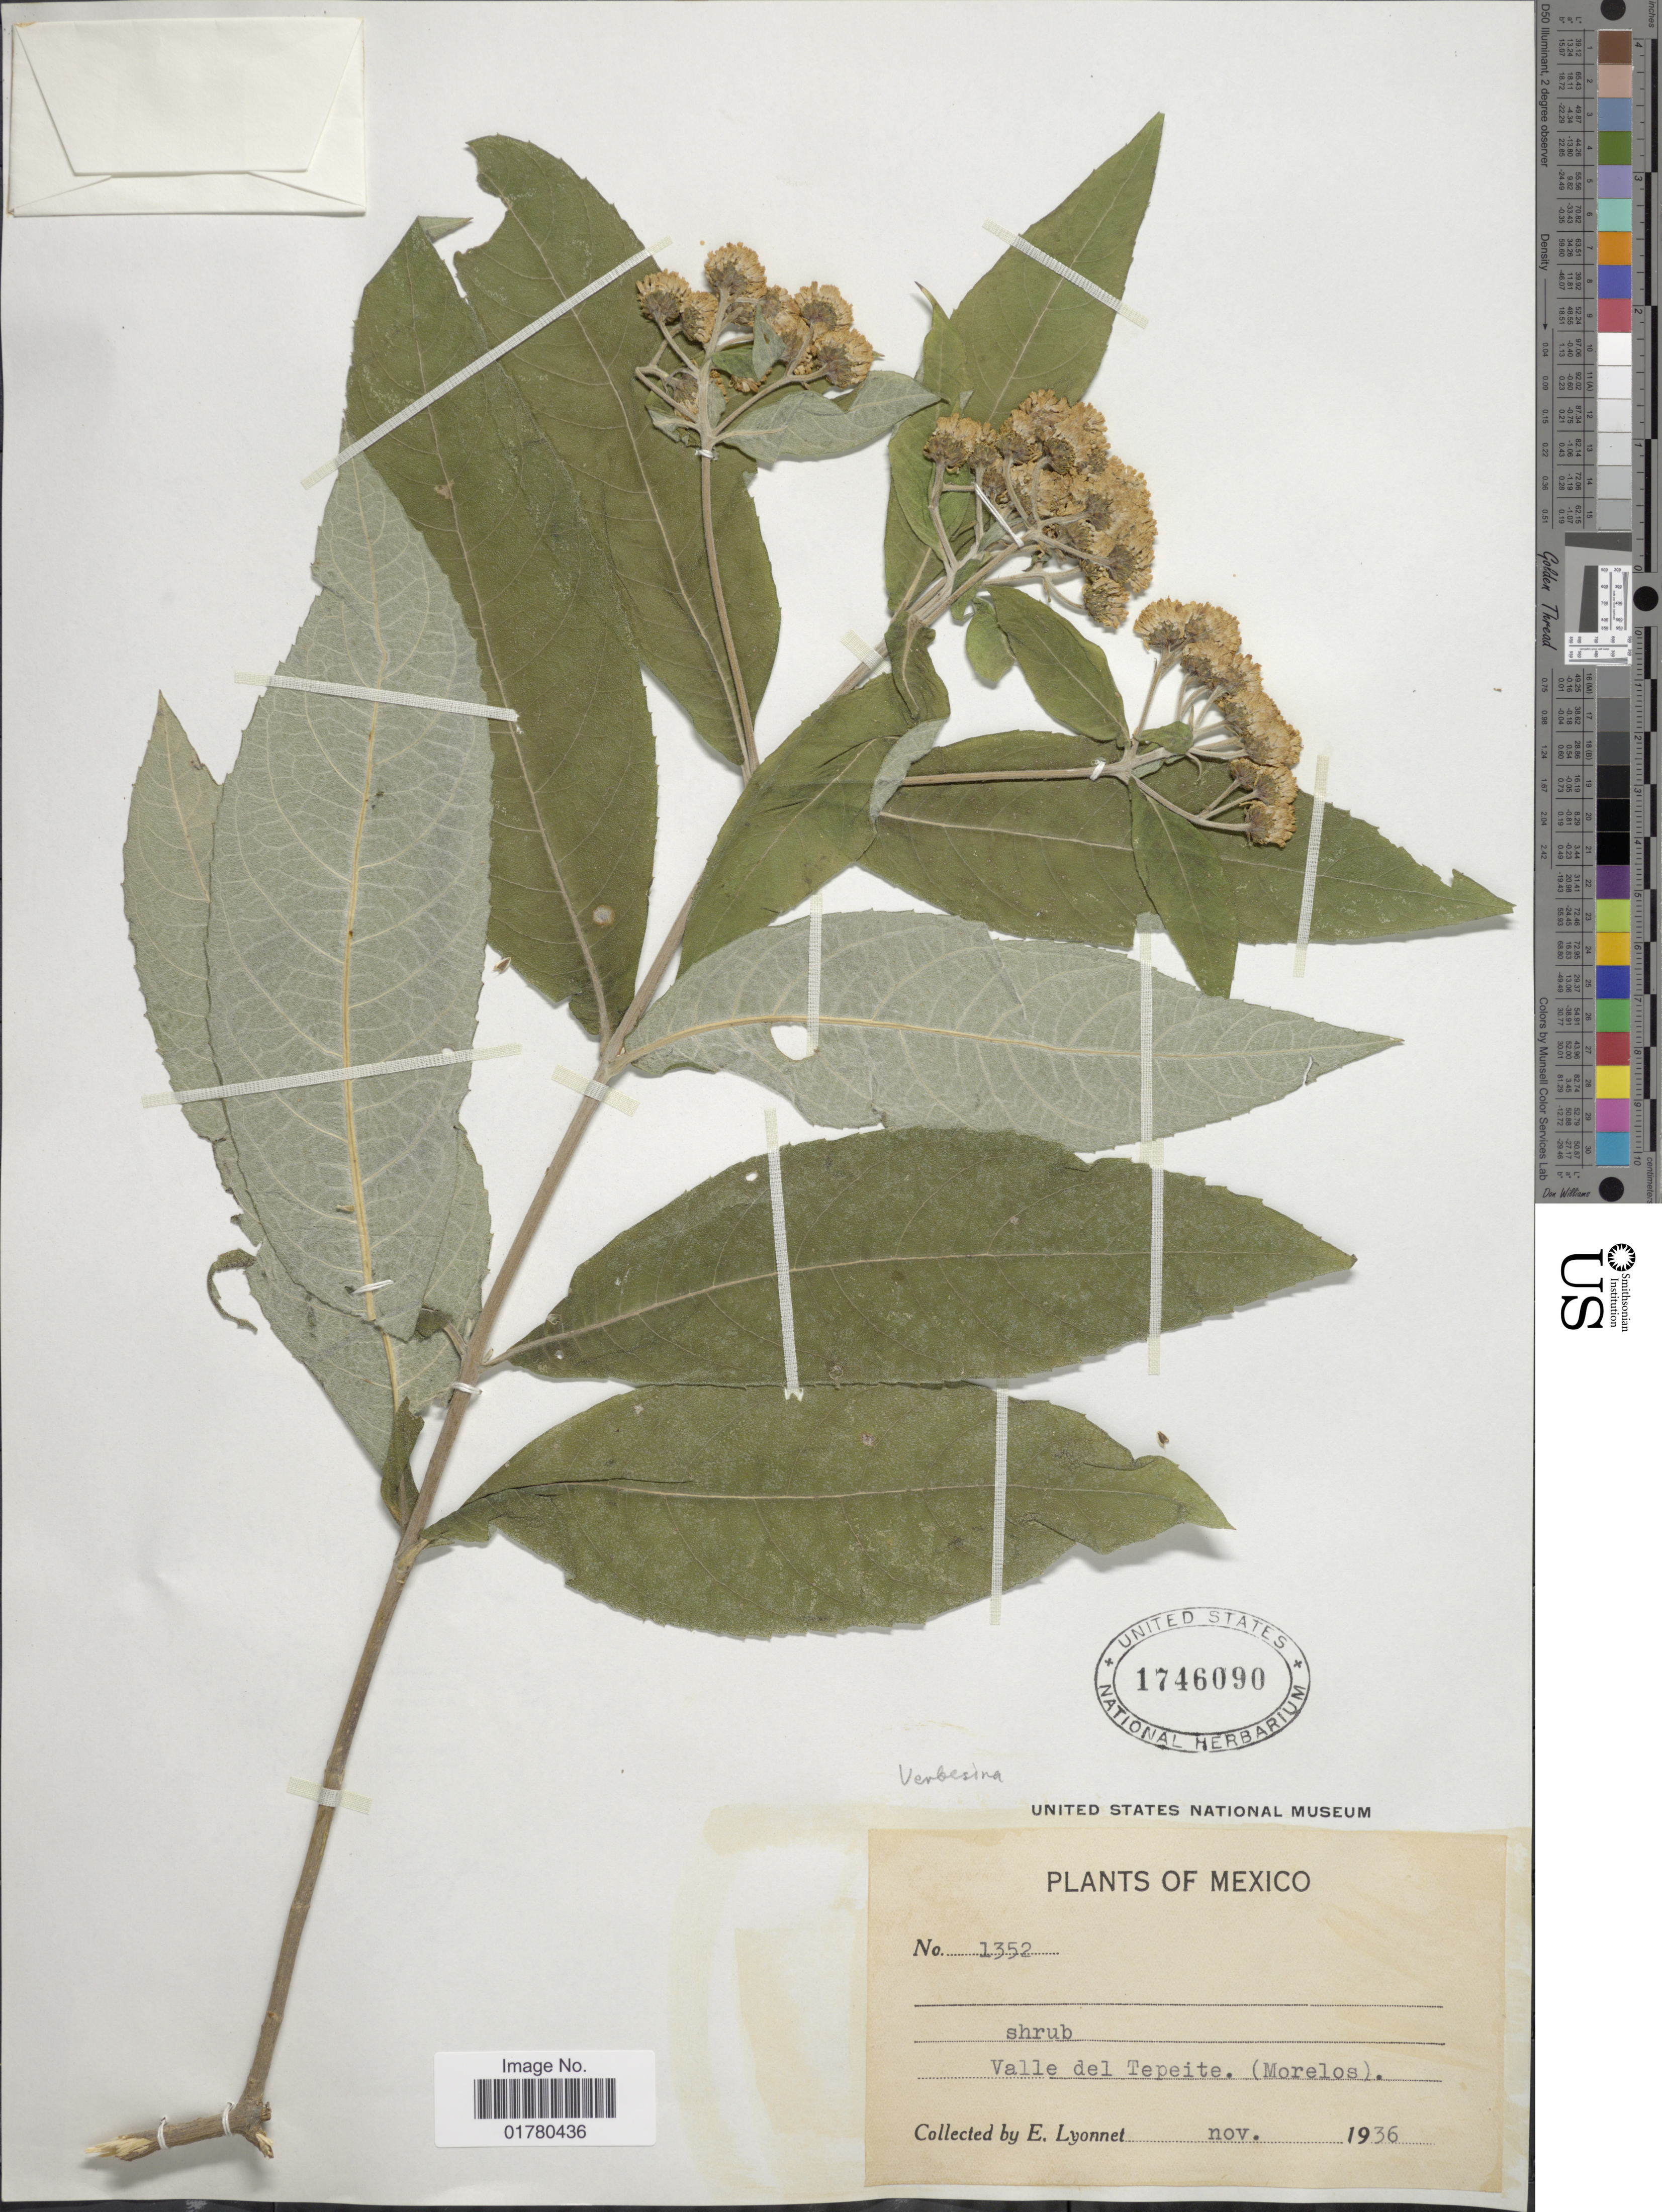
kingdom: Plantae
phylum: Tracheophyta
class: Magnoliopsida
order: Asterales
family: Asteraceae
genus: Verbesina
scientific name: Verbesina sp.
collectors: E. Lyonnet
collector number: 1352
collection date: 1936-11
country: Mexico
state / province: Morelos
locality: Valle del Tepeite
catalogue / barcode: US 1746090